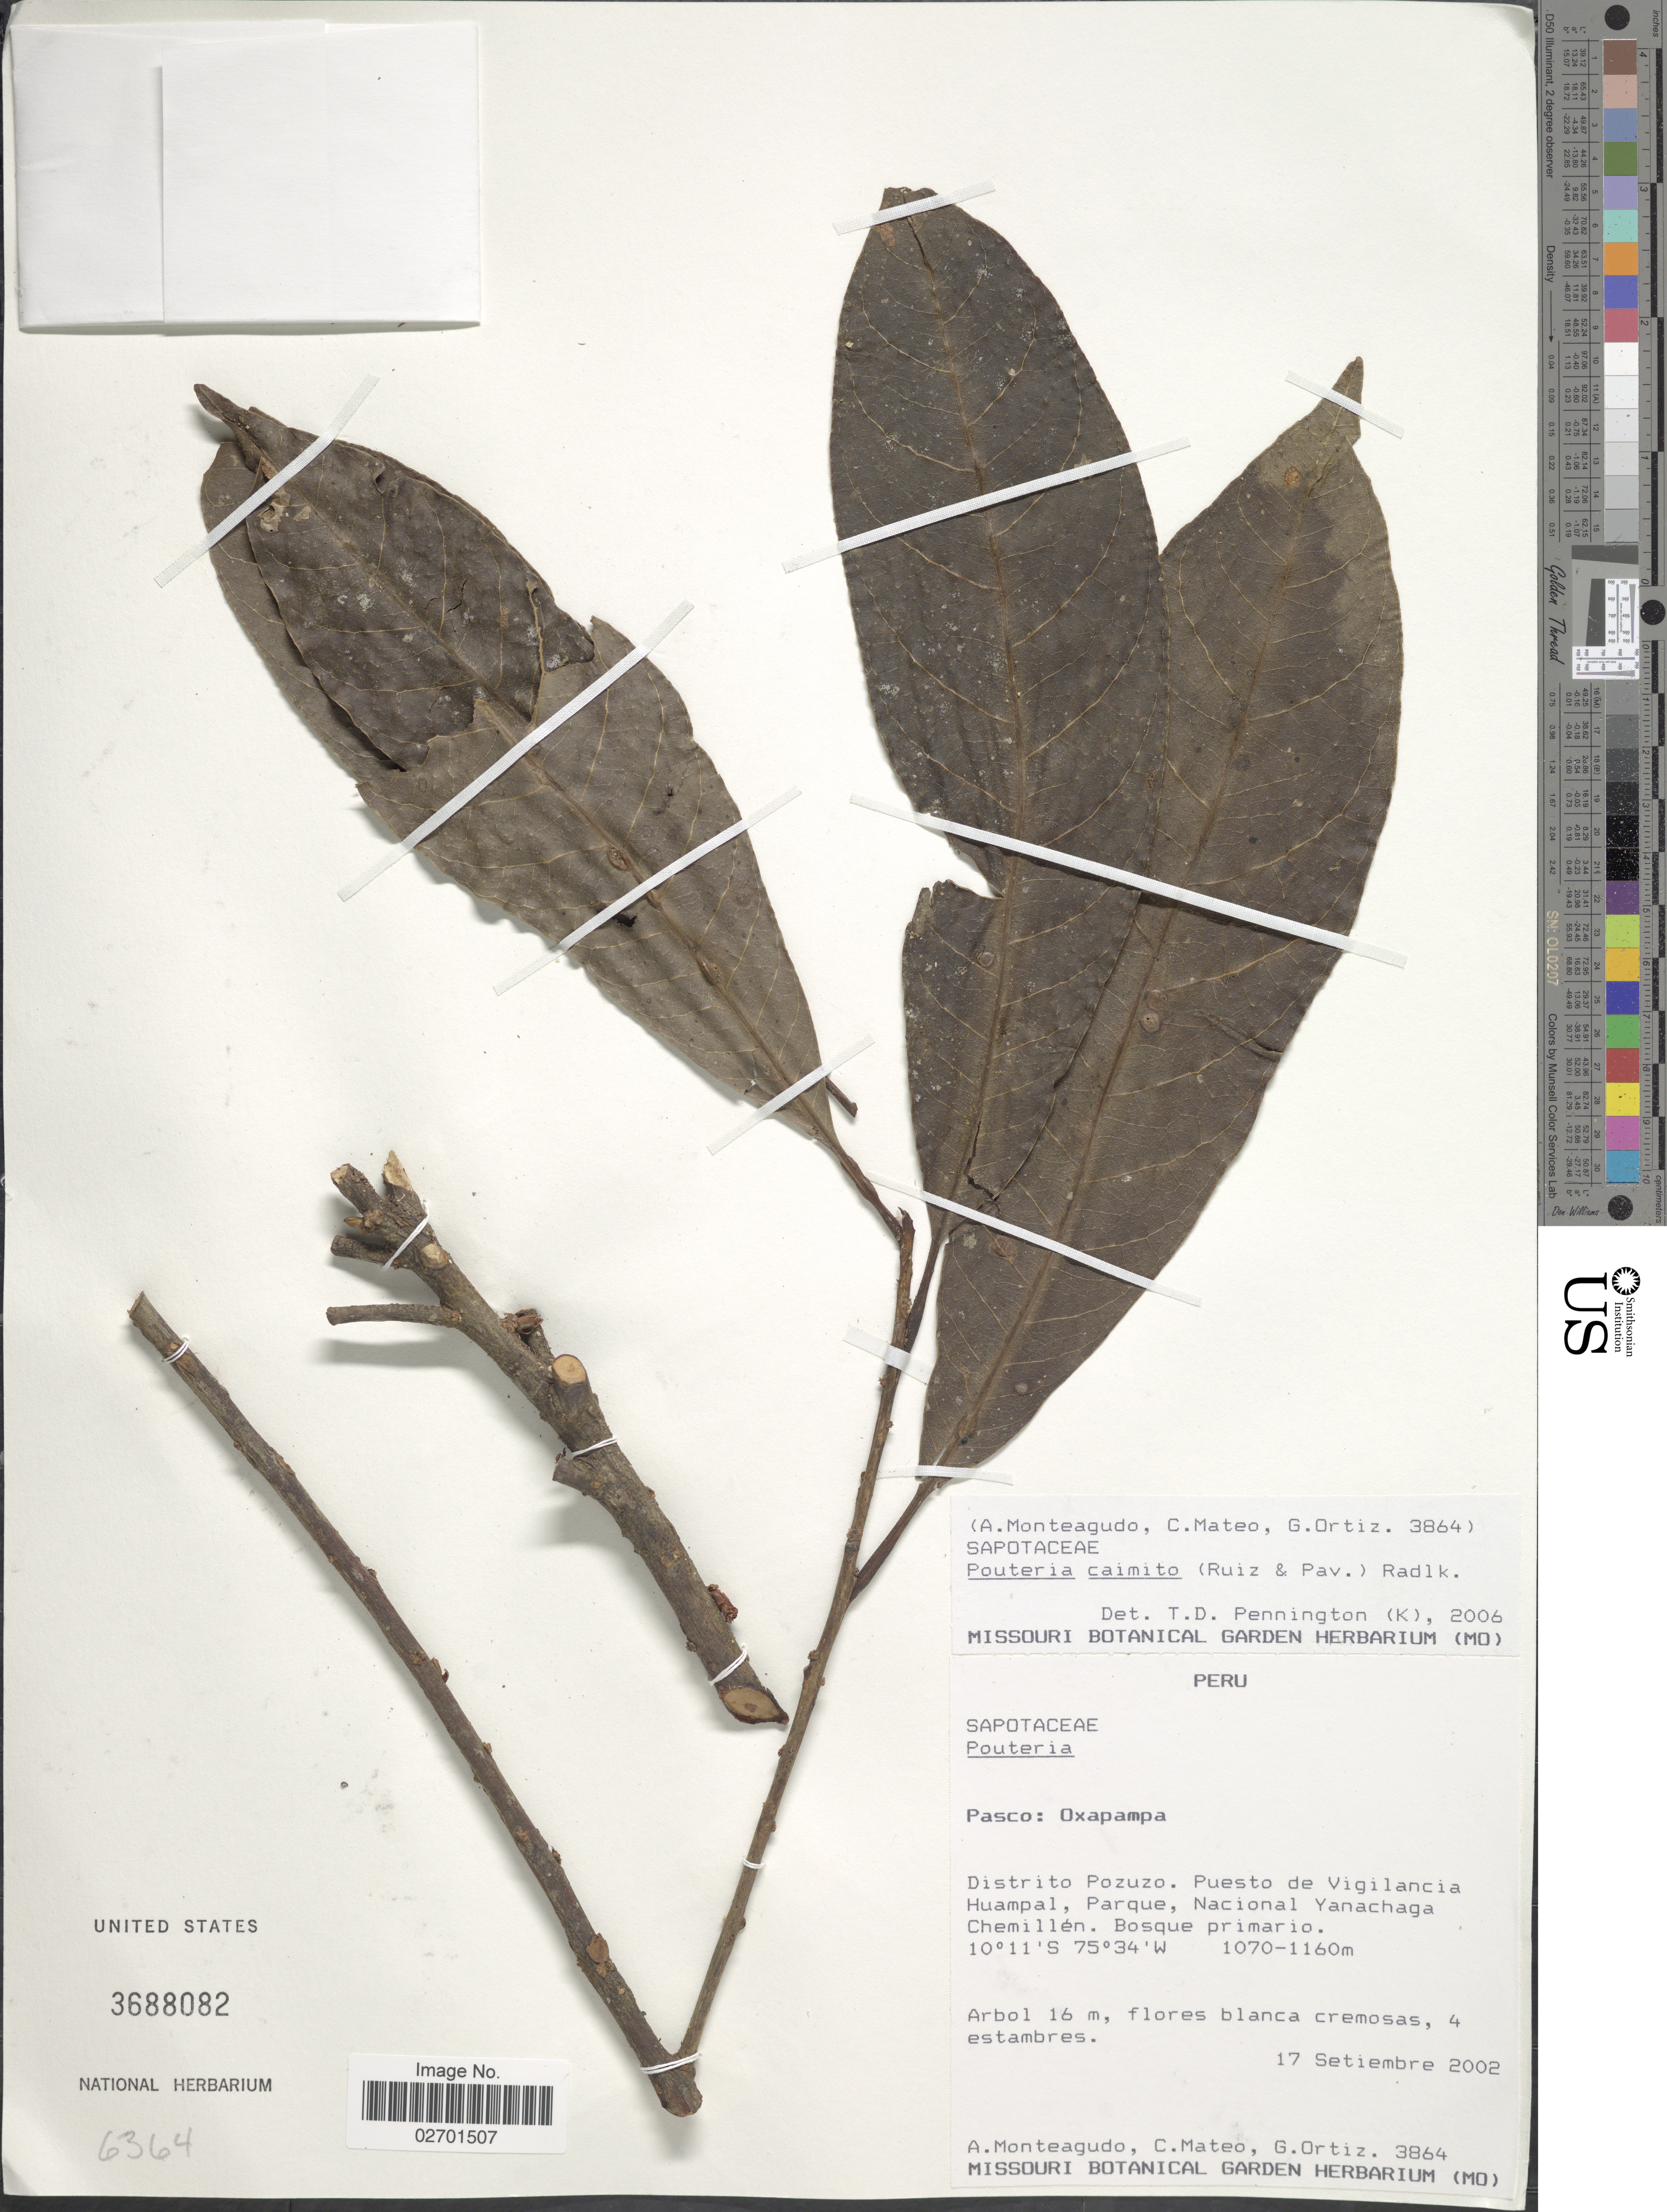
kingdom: Plantae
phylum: Tracheophyta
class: Magnoliopsida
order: Ericales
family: Sapotaceae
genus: Pouteria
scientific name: Pouteria caimito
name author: (Ruiz & Pav.) Radlk.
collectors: A. Monteagudo, C. Mateo & G. Ortiz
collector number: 3864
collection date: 2002-09-17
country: Peru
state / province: Pasco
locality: Oxapampa, Distrito Pozuzo, Puesta de Vigilancia Huampal, Parque, Nacional Yanachaga Chemillen.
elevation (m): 1070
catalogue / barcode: US 3688082